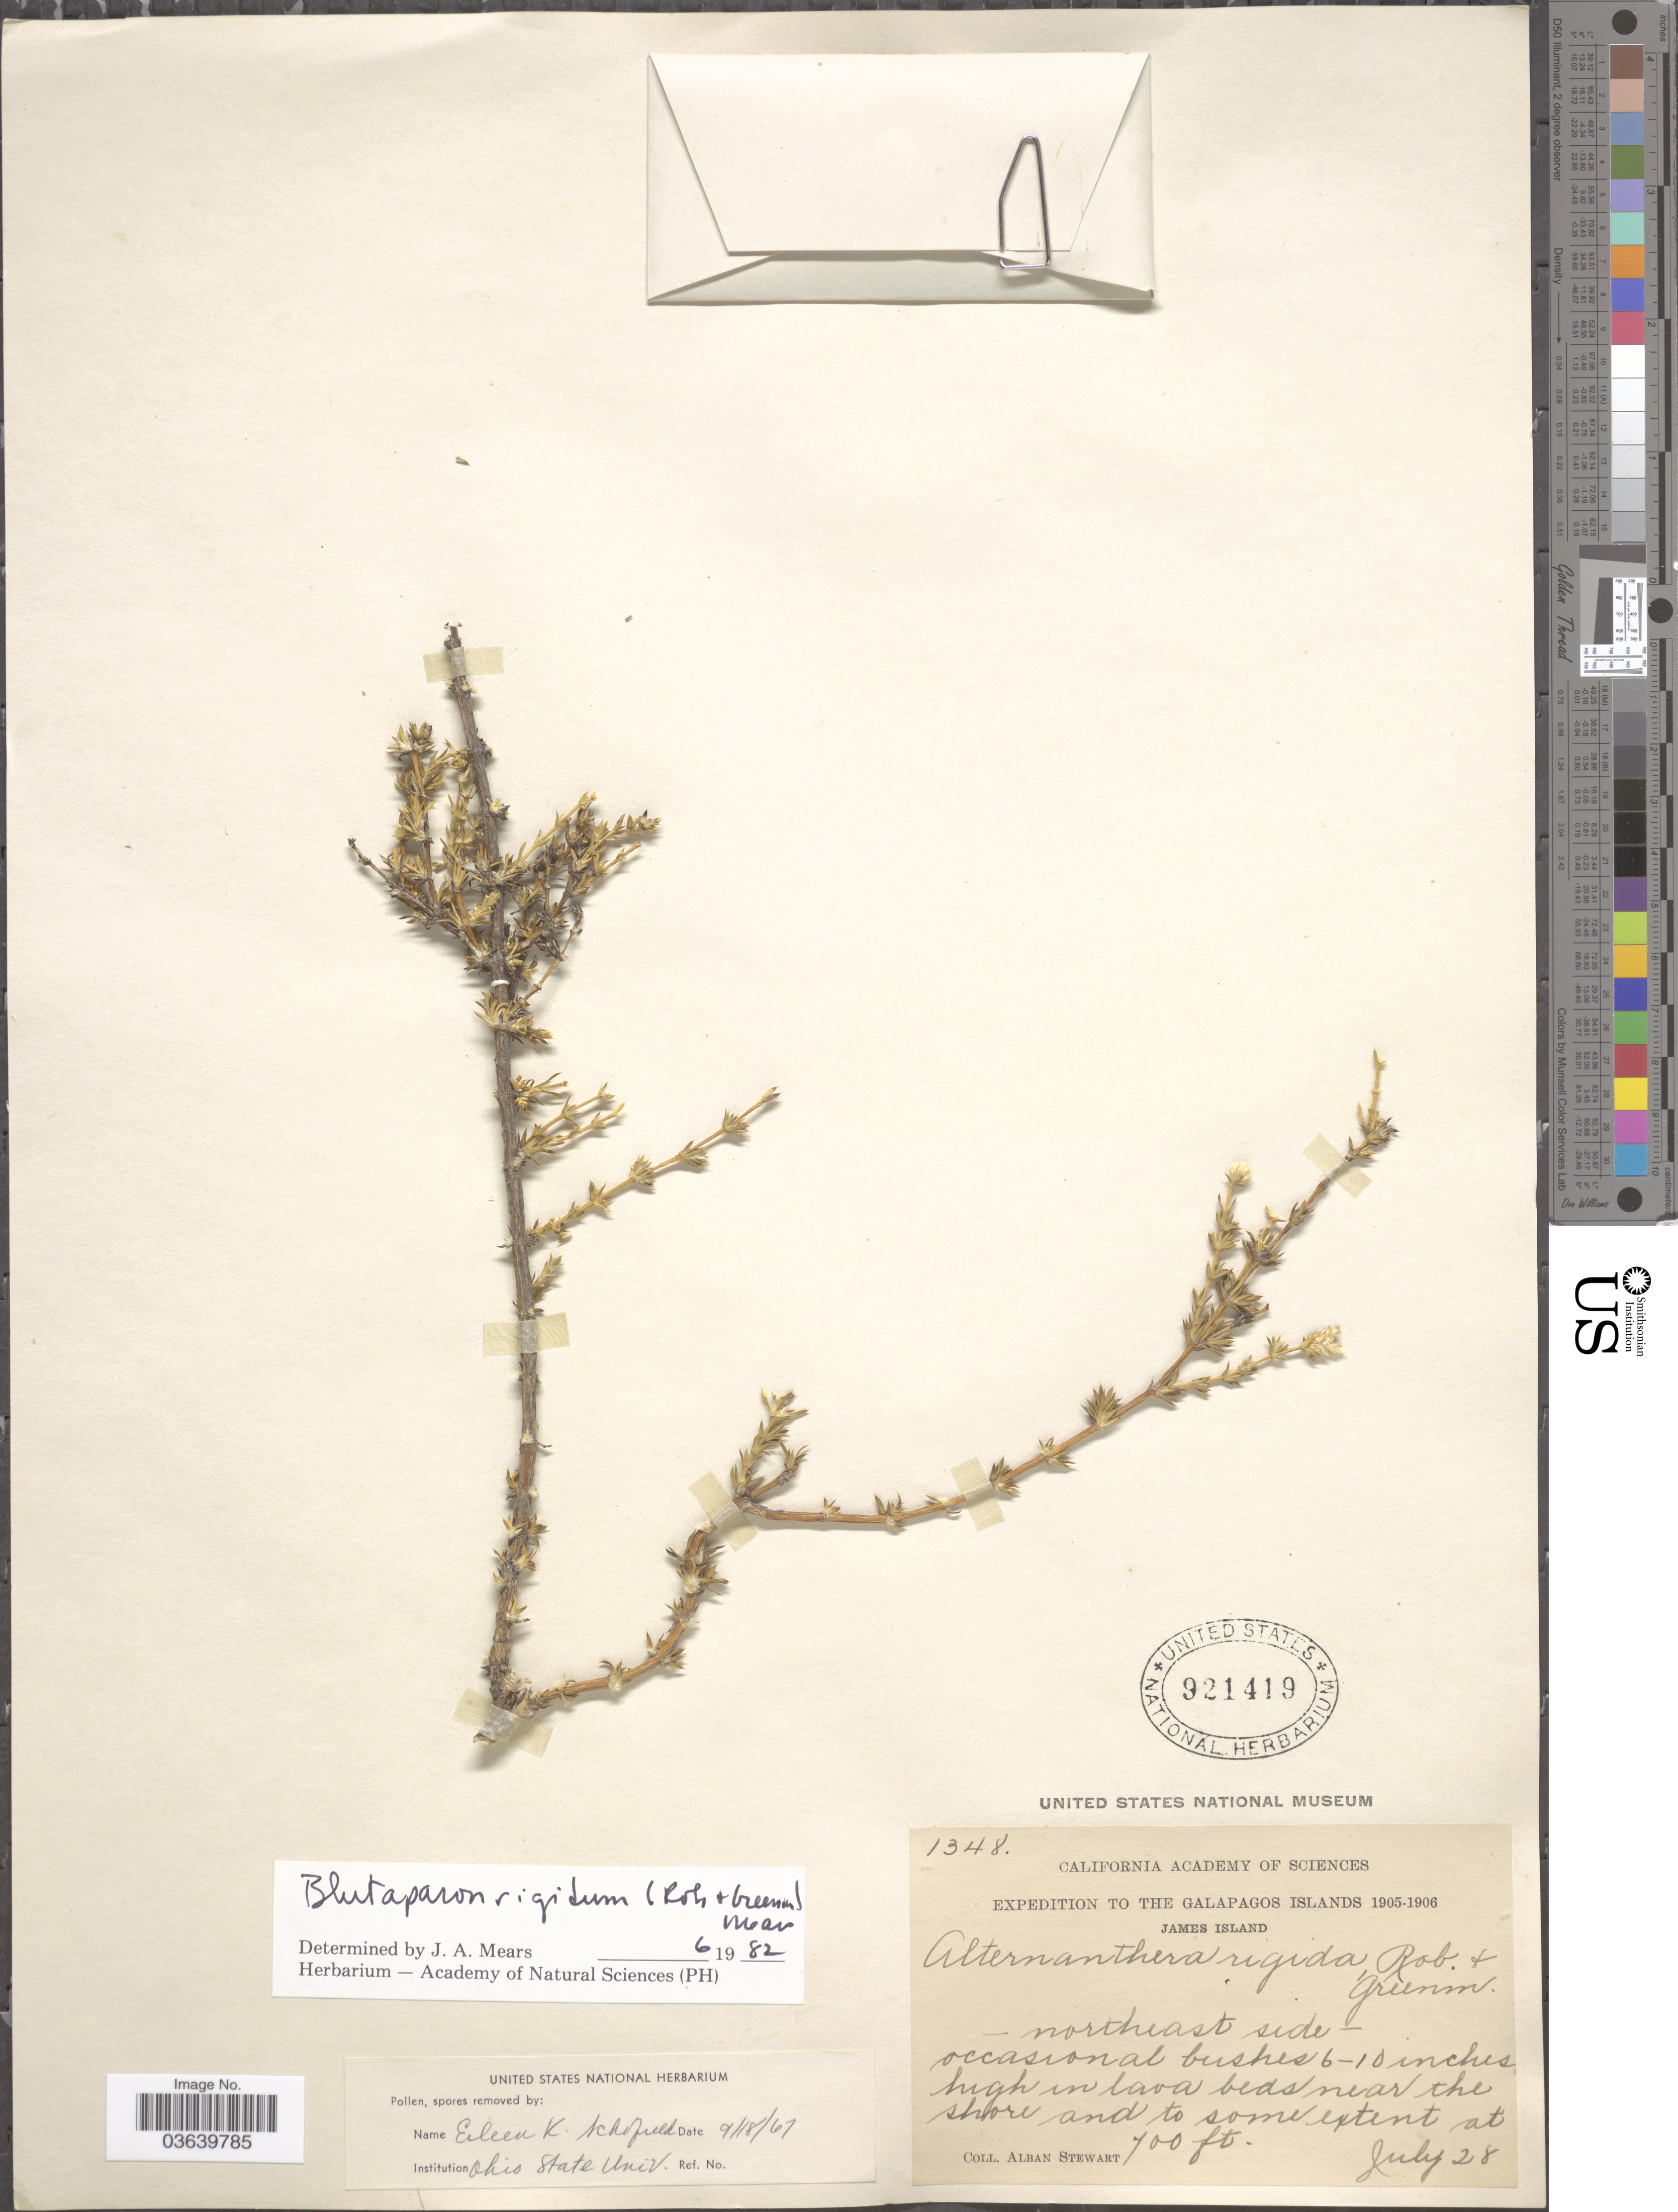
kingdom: Plantae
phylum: Tracheophyta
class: Magnoliopsida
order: Caryophyllales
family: Amaranthaceae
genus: Gomphrena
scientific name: Gomphrena rigida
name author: (B.L. Rob. & Greenm.) T. Ortuño & Borsch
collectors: A. Stewart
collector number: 1348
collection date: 1905-07-28/1906-07-28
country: Ecuador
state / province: Colón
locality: The Galapagos Islands. James Island. Northeast side.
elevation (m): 213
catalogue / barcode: US 921419